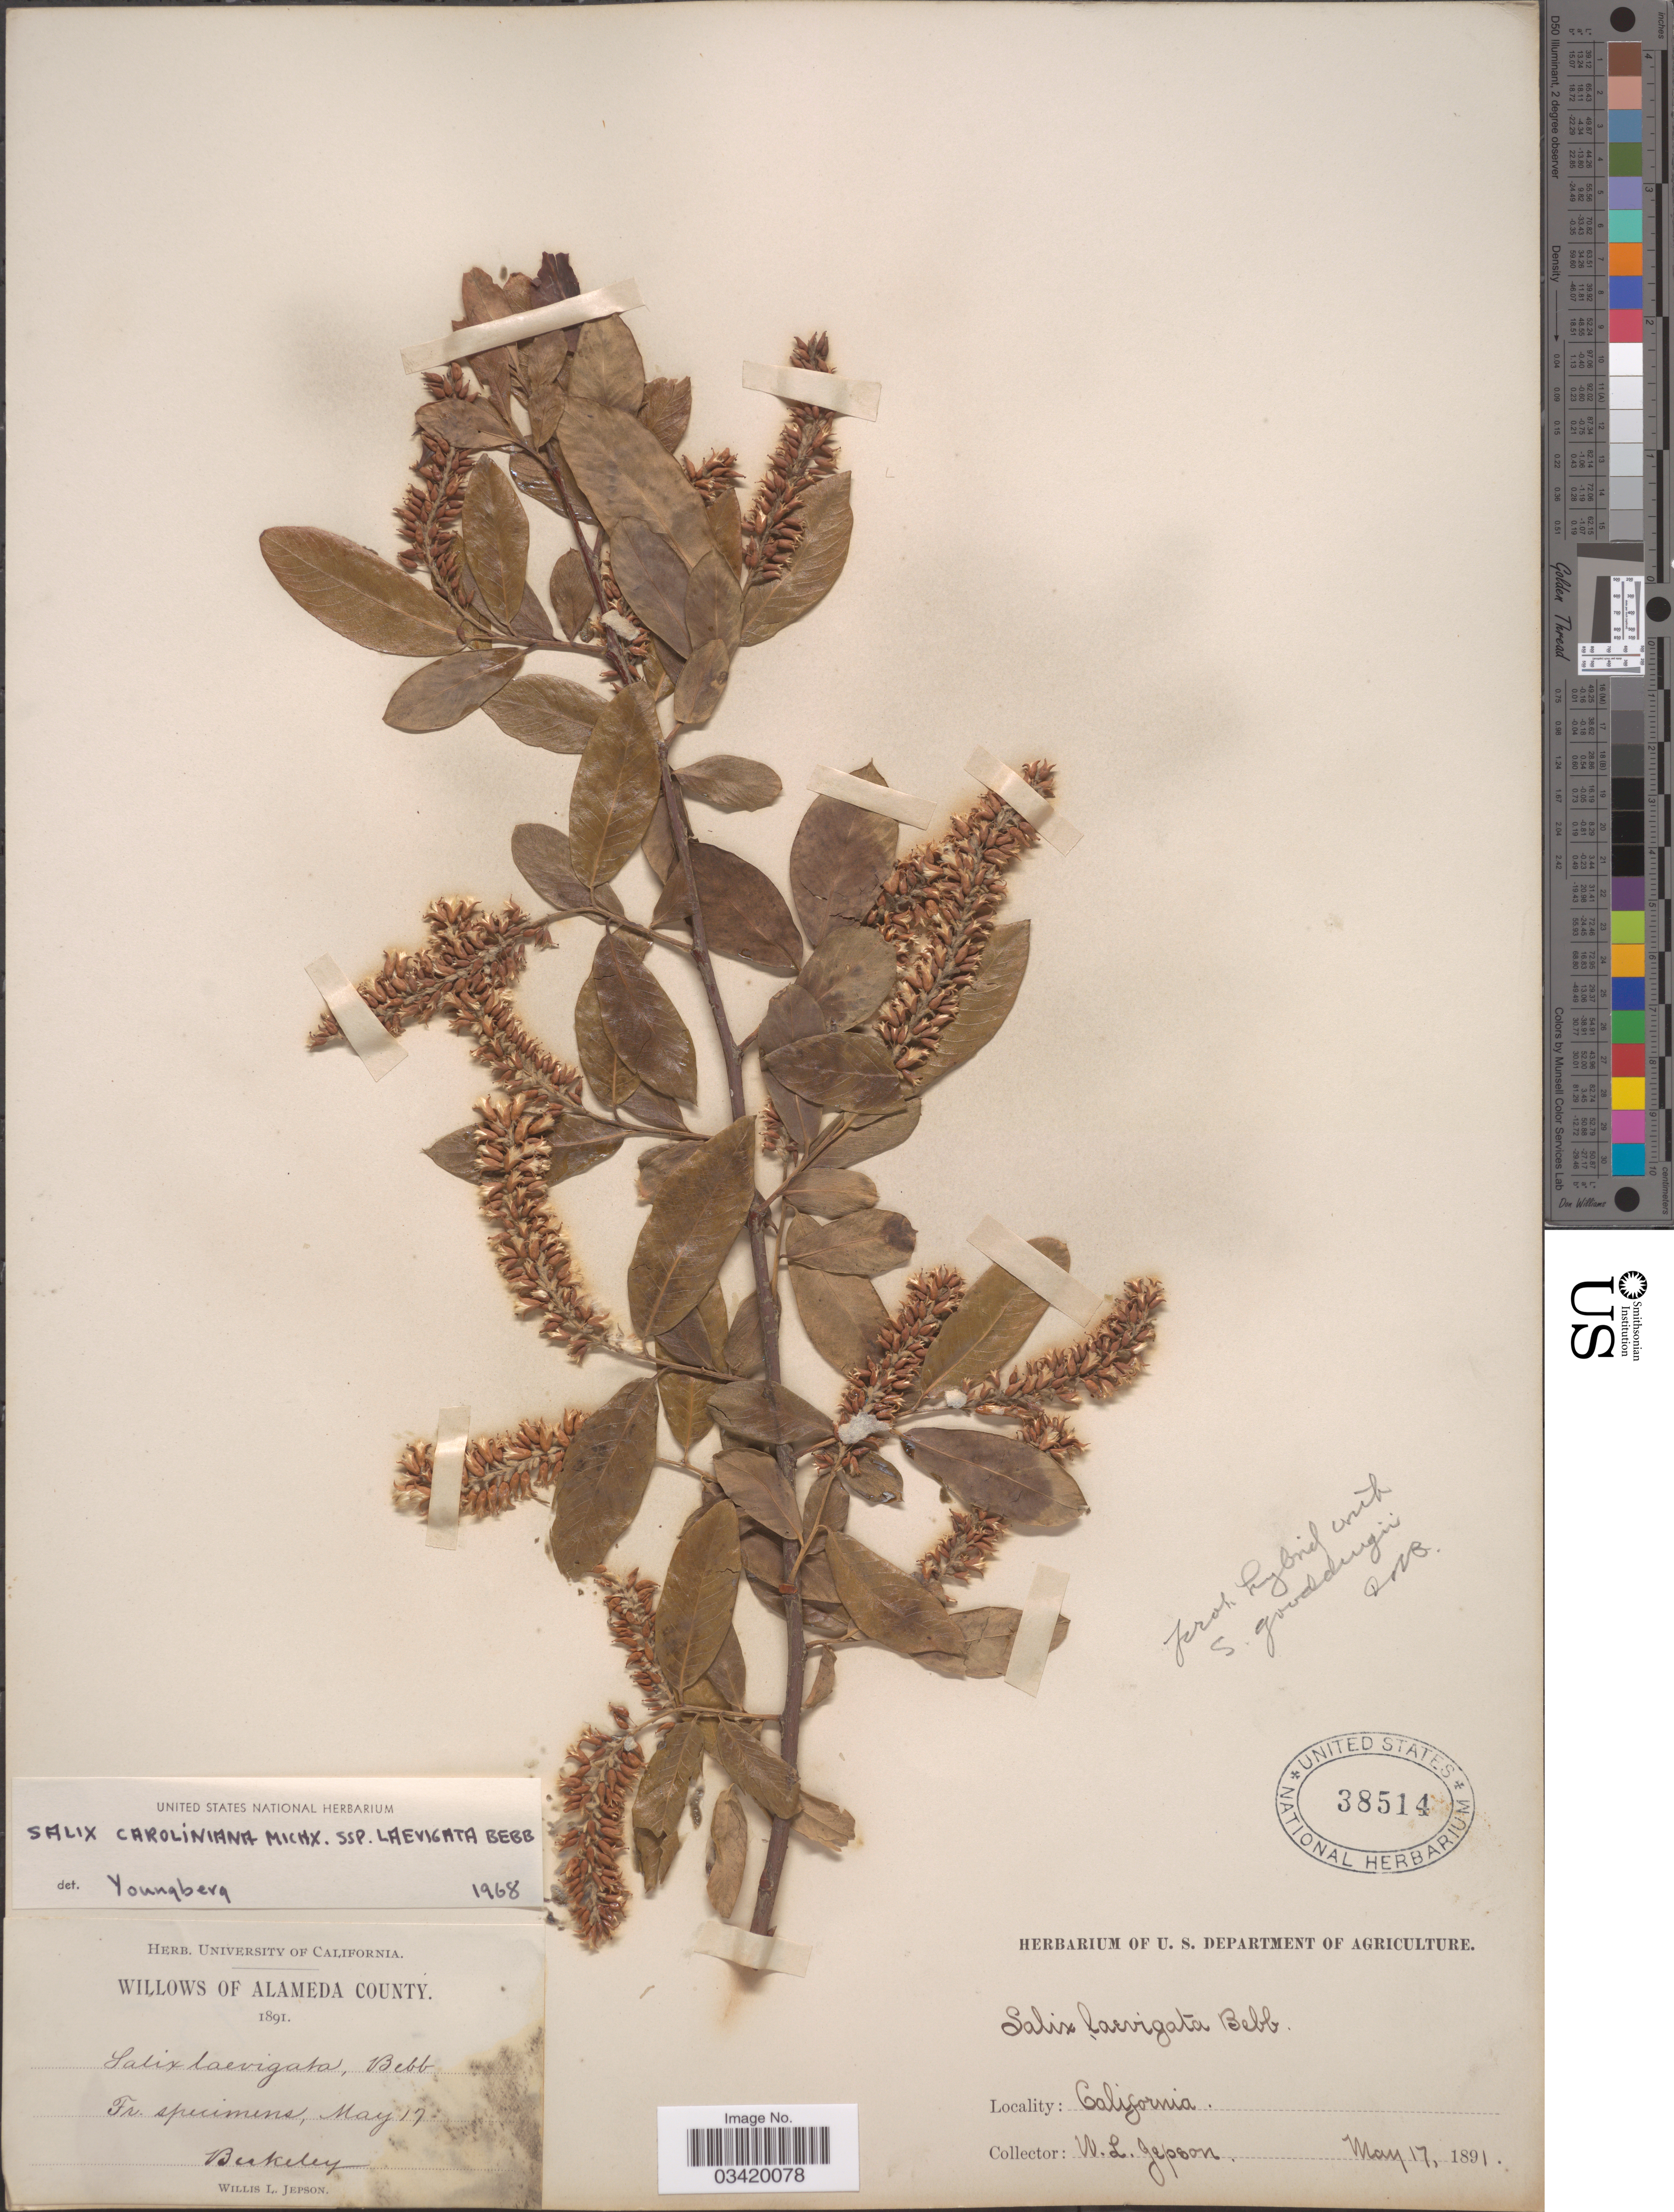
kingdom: Plantae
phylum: Tracheophyta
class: Magnoliopsida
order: Malpighiales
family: Salicaceae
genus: Salix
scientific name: Salix caroliniana subsp. laevigata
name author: Bebb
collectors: W. L. Jepson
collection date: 1891-05-17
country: United States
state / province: California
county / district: Alameda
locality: Willows of Alameda County. Berkeley.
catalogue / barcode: US 38514